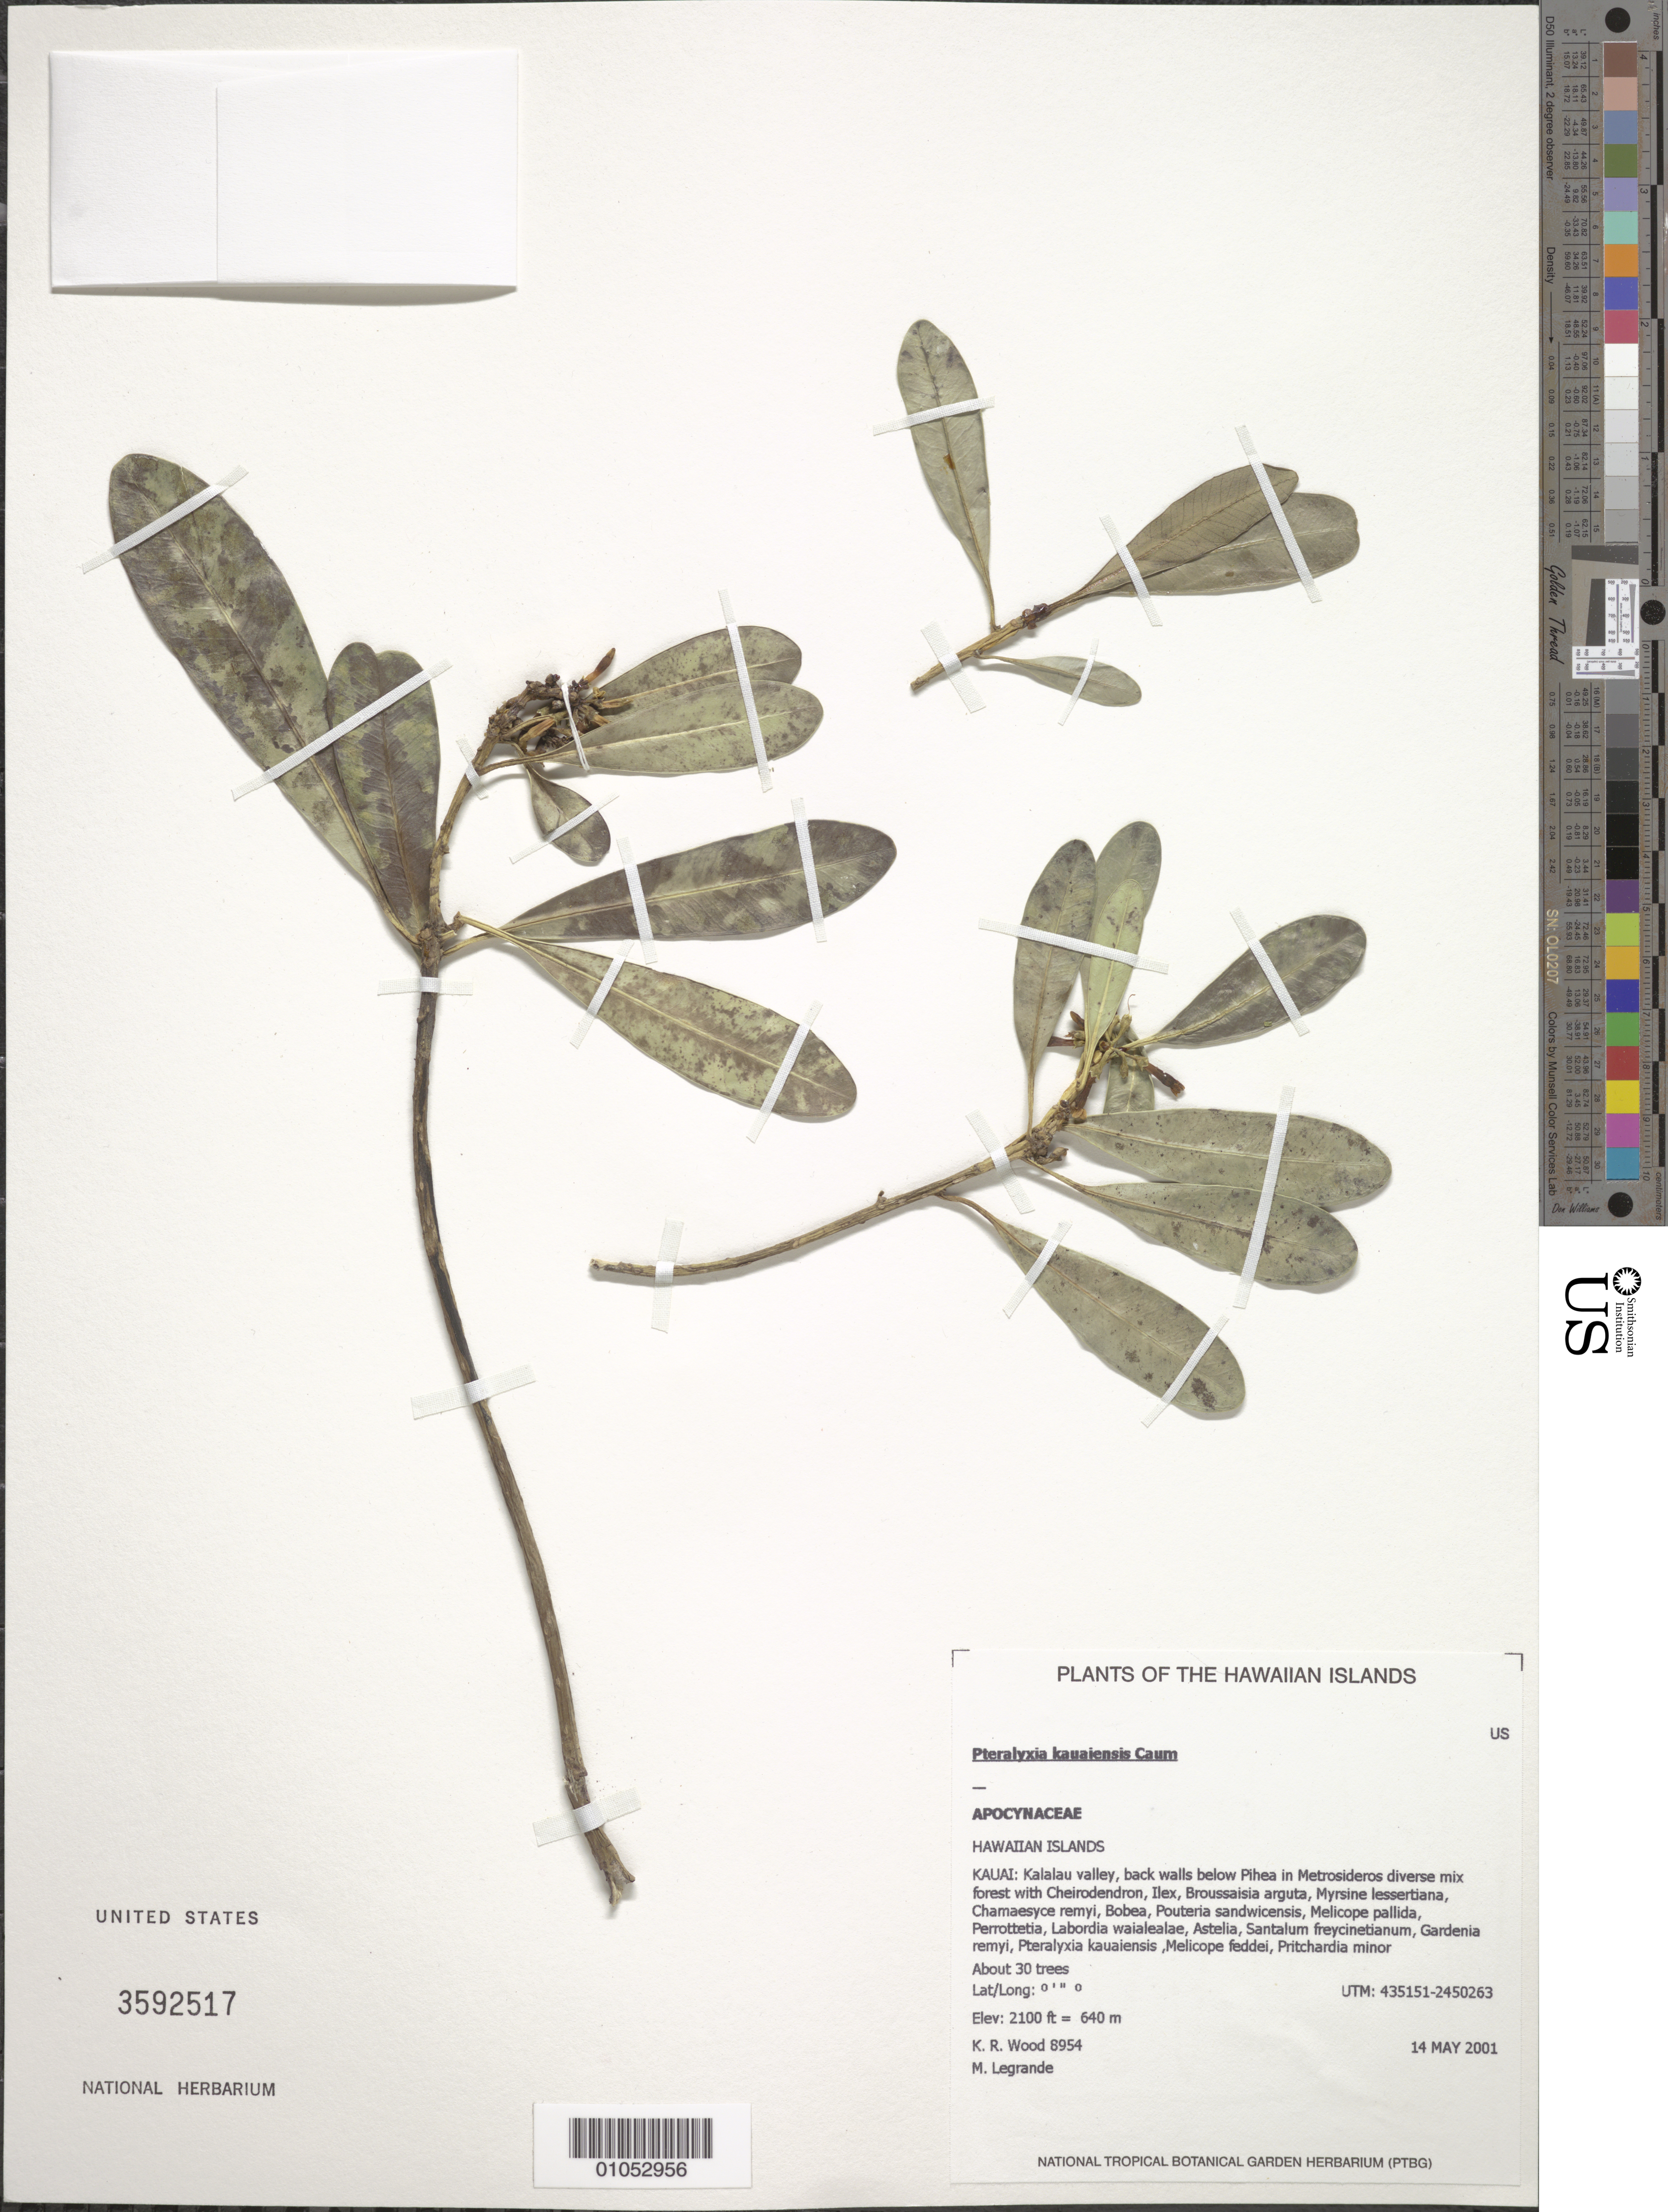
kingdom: Plantae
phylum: Tracheophyta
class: Magnoliopsida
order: Gentianales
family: Apocynaceae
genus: Pteralyxia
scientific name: Pteralyxia kauaiensis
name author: Caum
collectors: K. R. Wood & M. LeGrande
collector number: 8954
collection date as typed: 14 May 2001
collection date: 2001-05-14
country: United States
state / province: Hawaii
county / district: Kauai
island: Kaua'i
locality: Kalalau valley, back walls below Pihea.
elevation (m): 640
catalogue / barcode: US 3592517